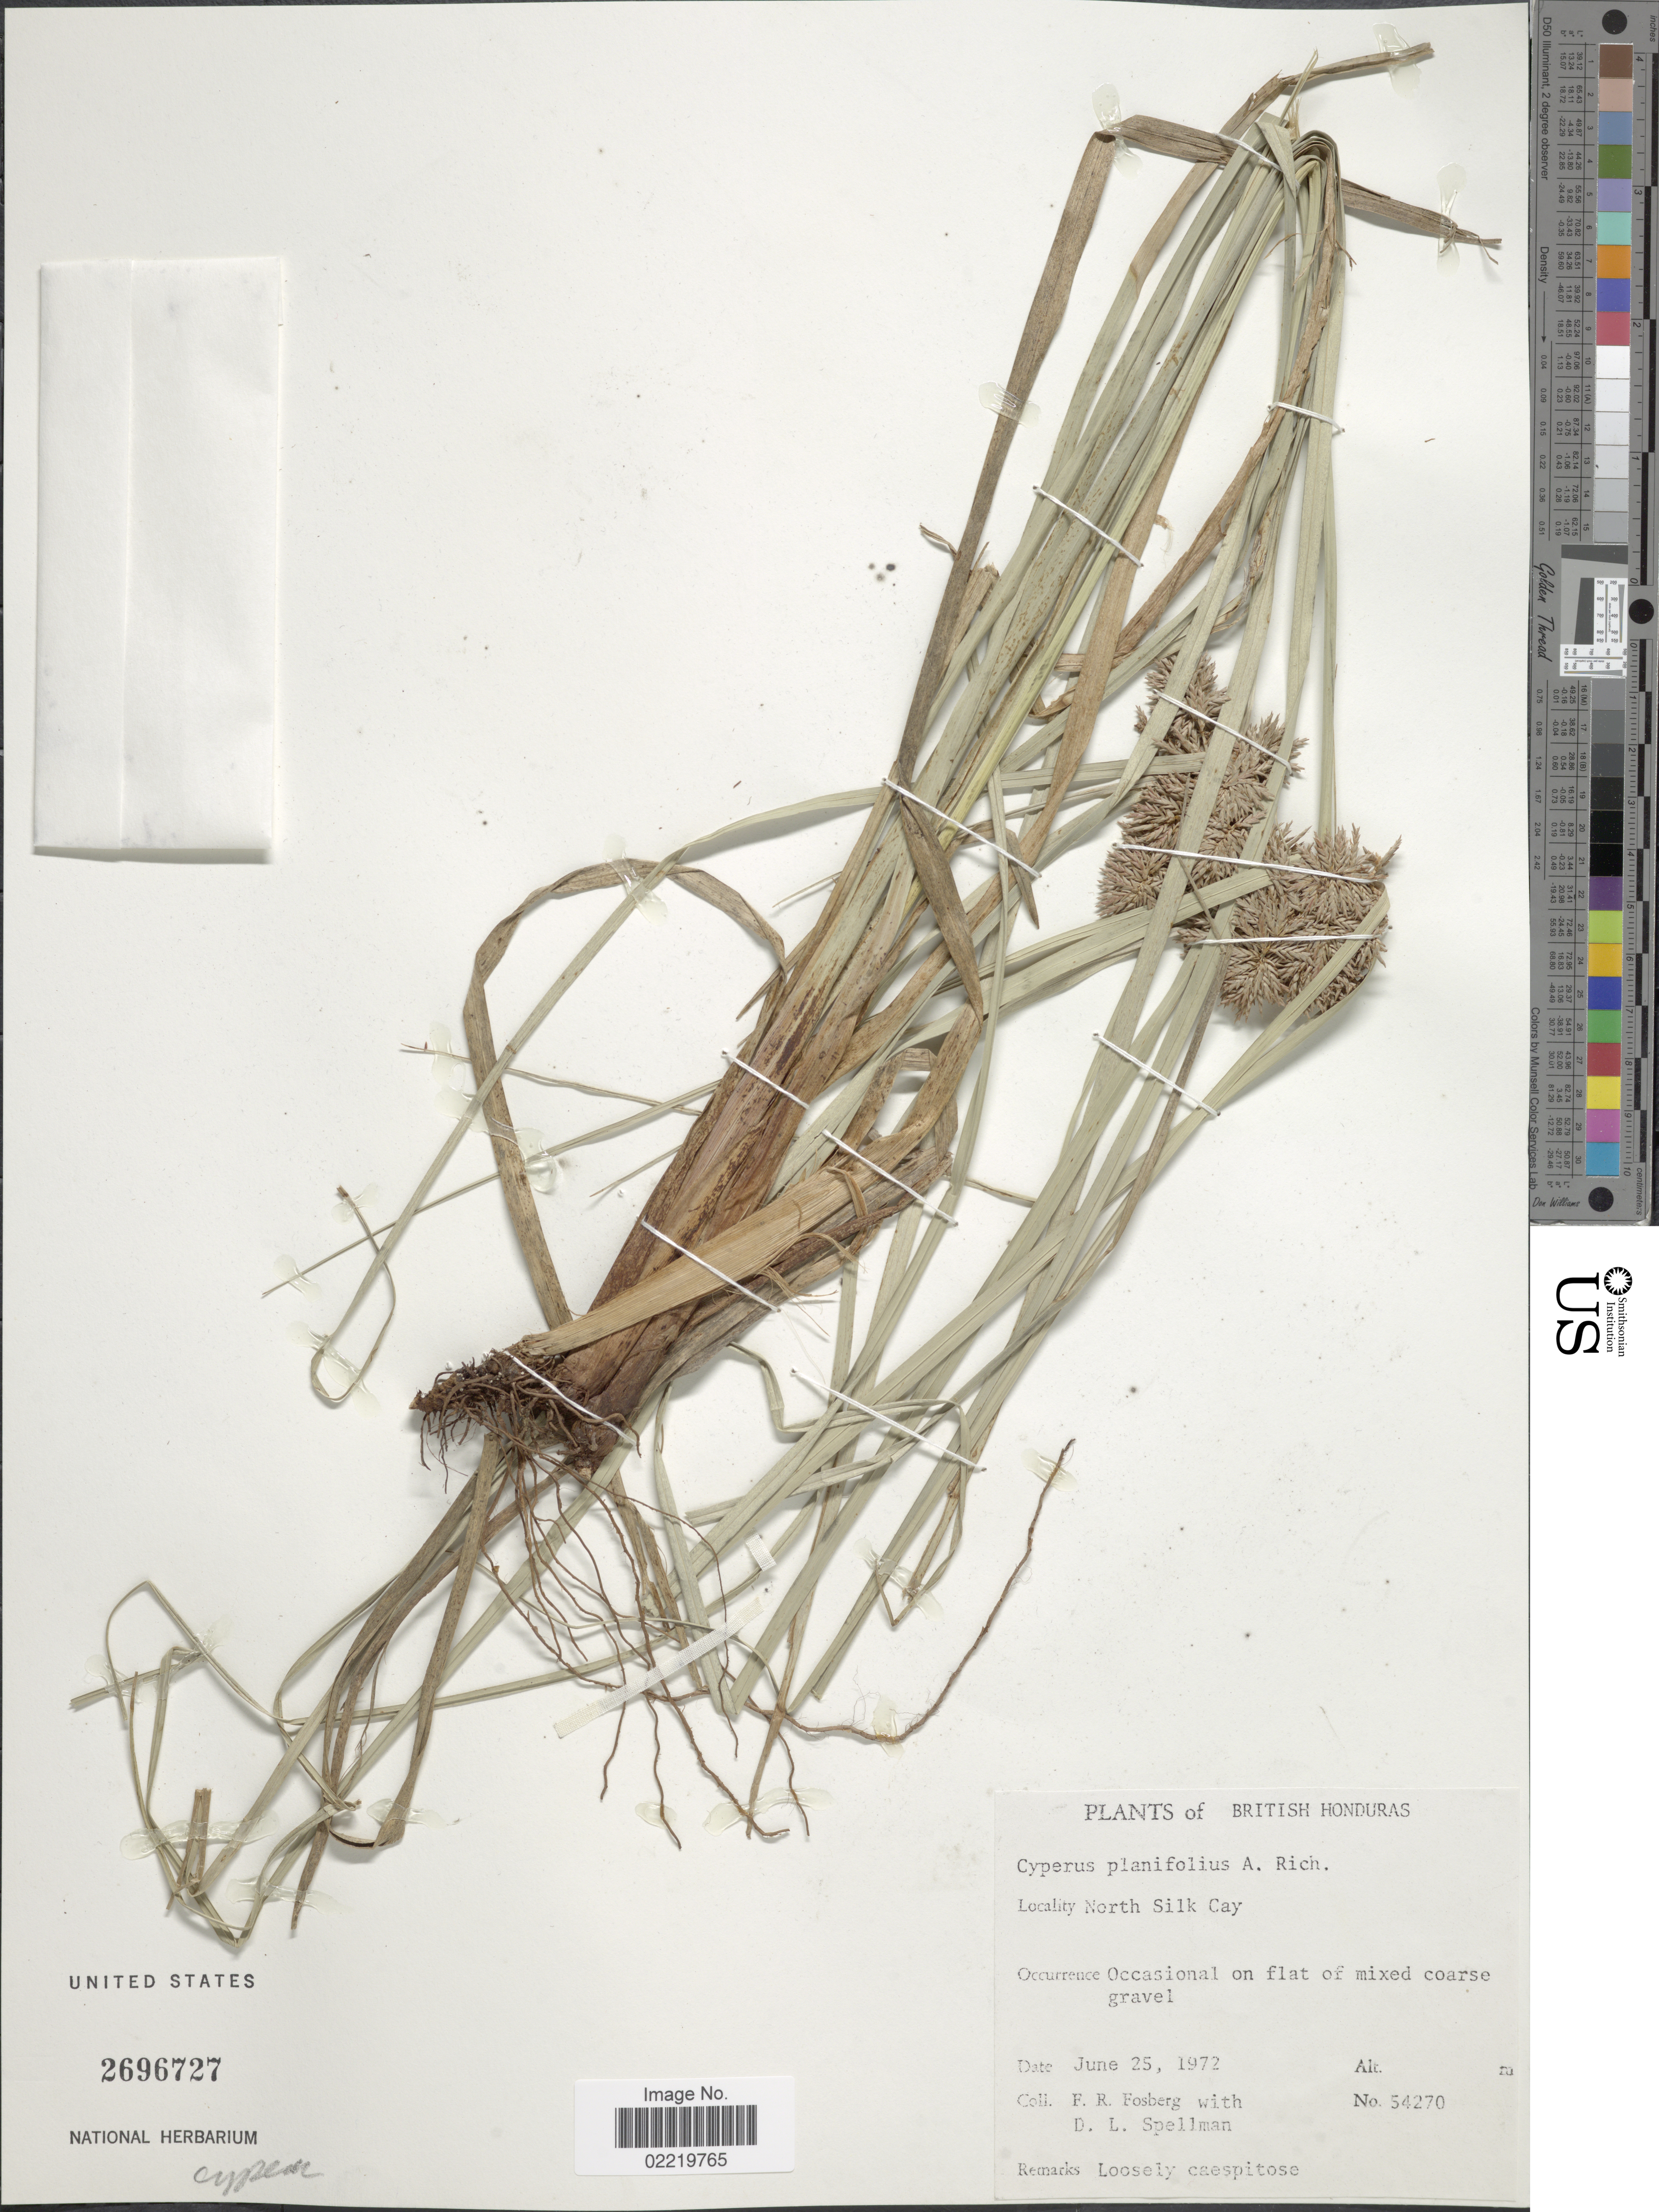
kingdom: Plantae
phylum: Tracheophyta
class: Liliopsida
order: Poales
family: Cyperaceae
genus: Cyperus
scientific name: Cyperus planifolius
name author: Rich.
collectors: F. R. Fosberg & D. L. Spellman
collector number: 54270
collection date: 1972-06-25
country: Belize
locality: British Honduras, North Silk Cay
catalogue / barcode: US 2696727